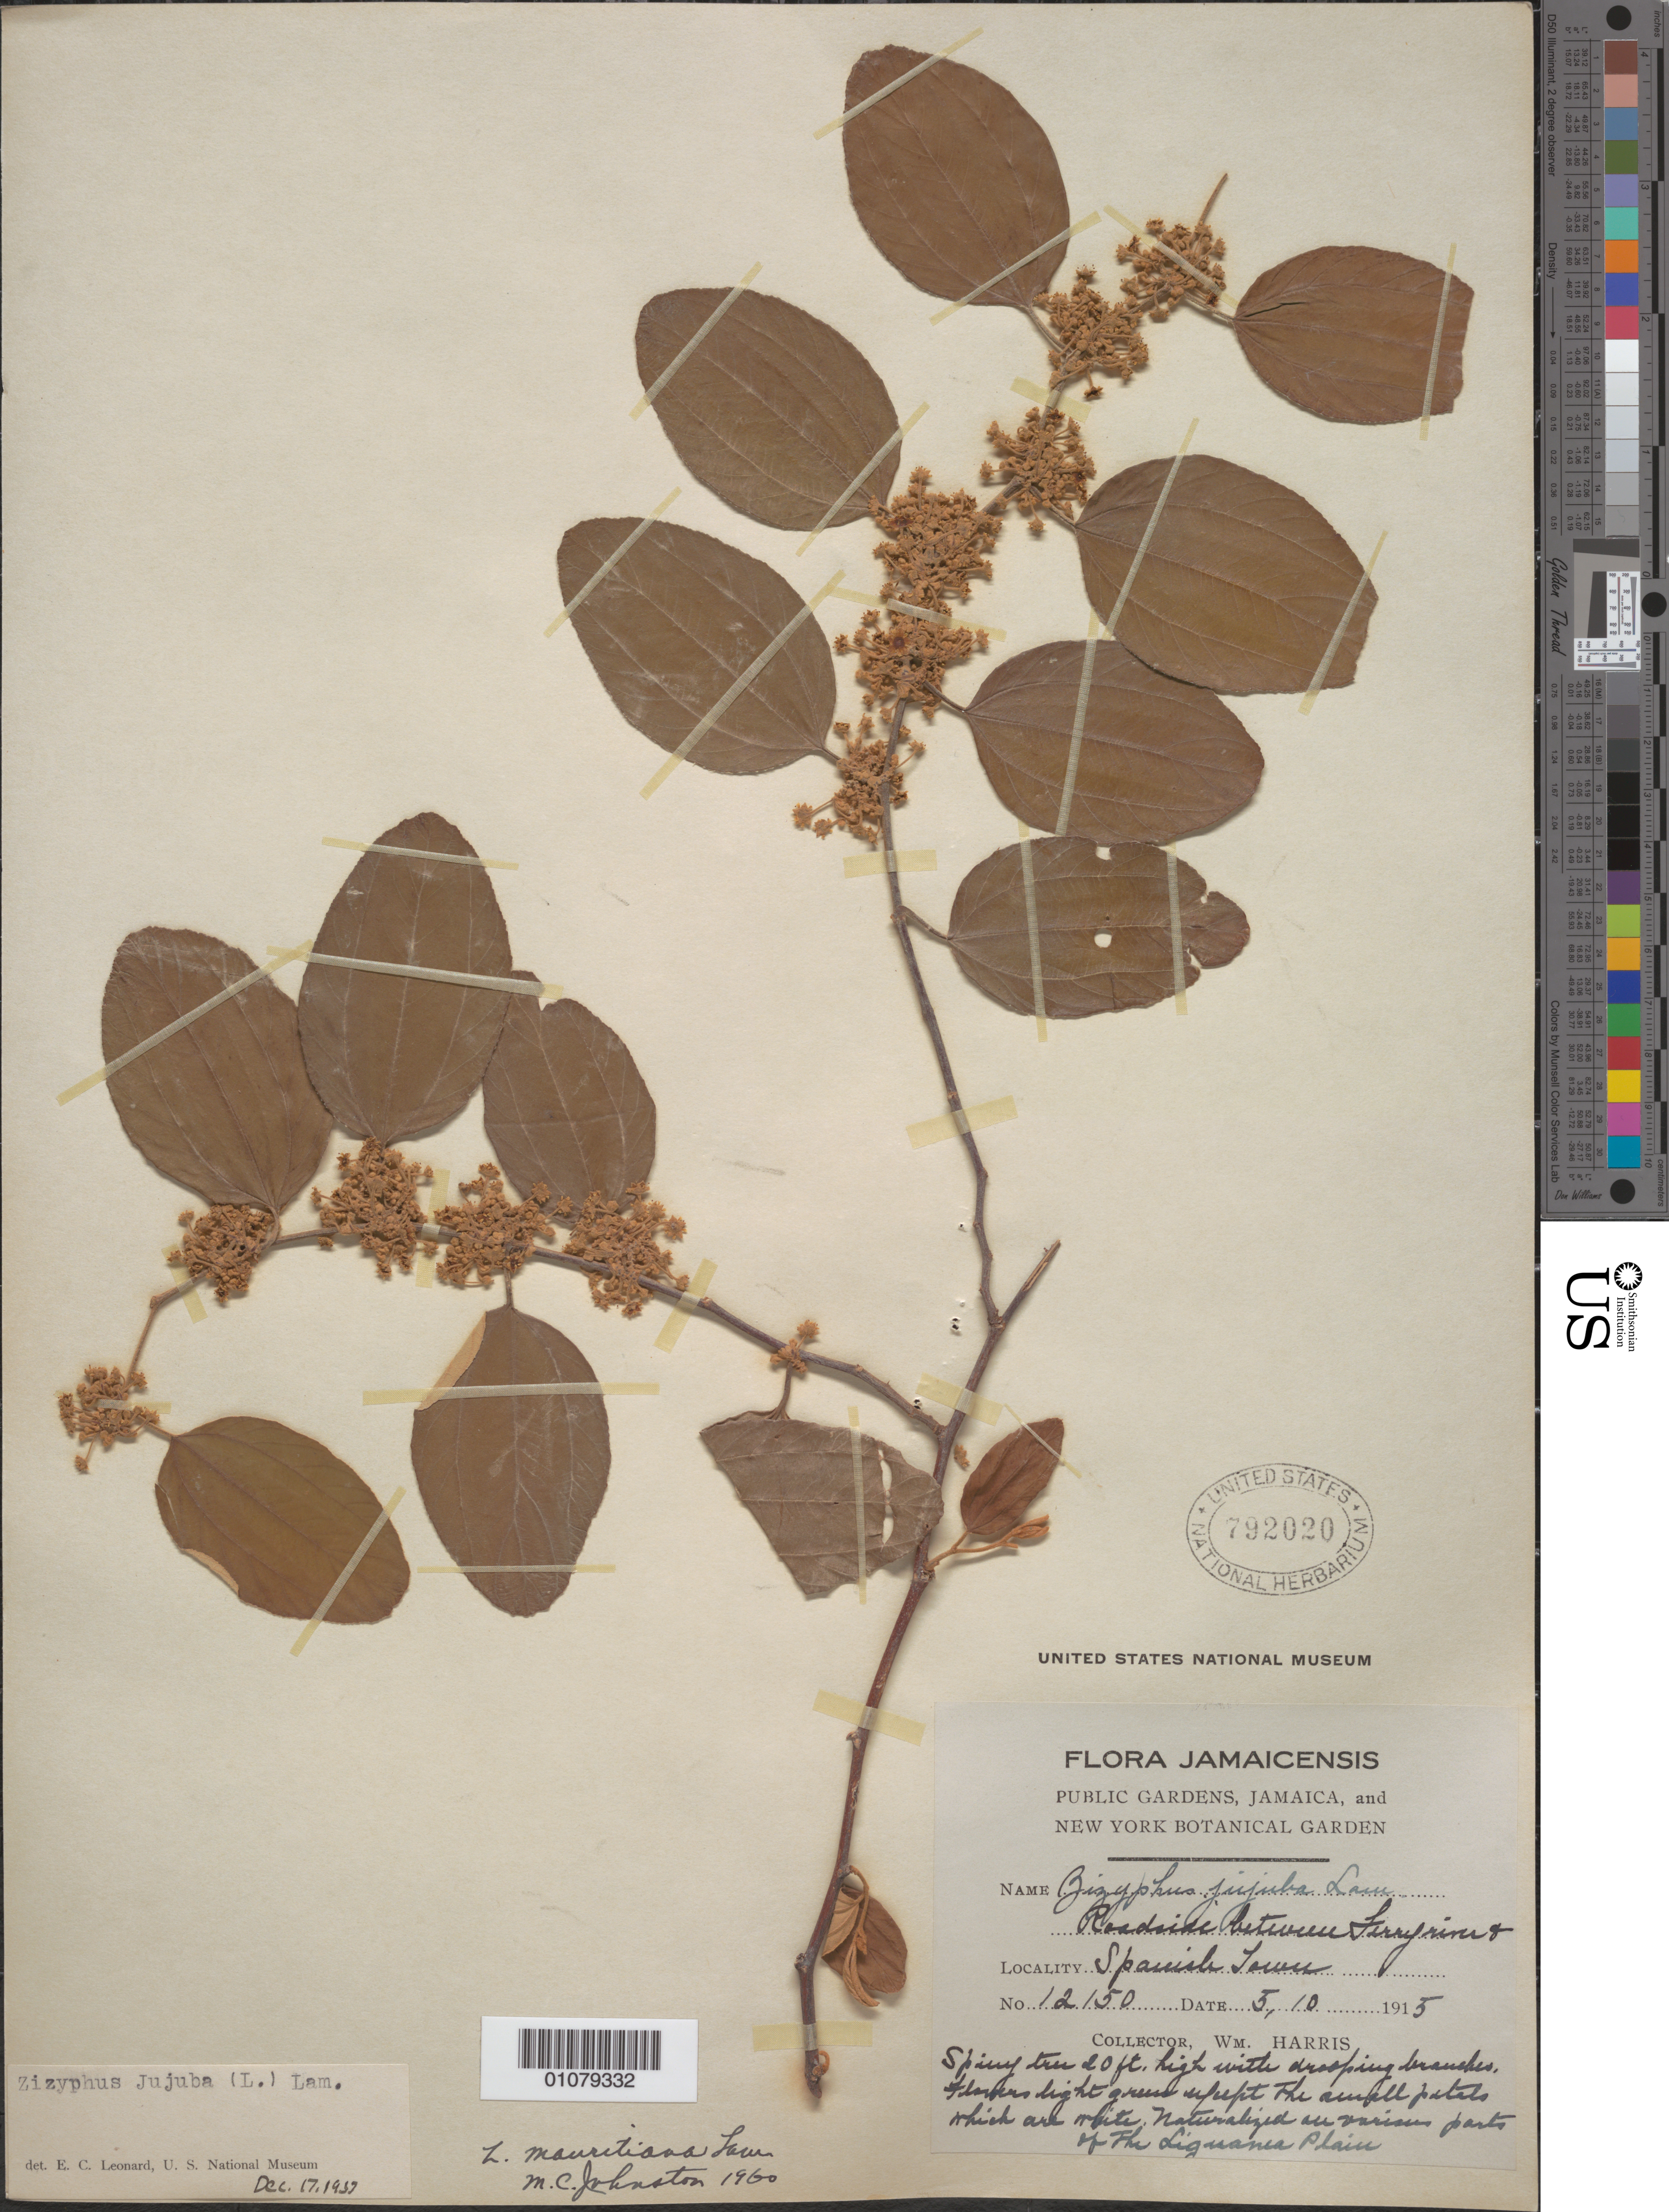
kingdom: Plantae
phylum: Tracheophyta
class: Magnoliopsida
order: Rosales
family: Rhamnaceae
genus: Ziziphus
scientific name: Ziziphus mauritiana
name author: Lam.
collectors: W. Harris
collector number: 12150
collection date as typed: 05 Oct 1915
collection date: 1915-10-05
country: Jamaica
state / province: Saint Catherine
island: Jamaica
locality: (hard to read) roadside between Ferry ruins + Spanish Town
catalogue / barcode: US 792020